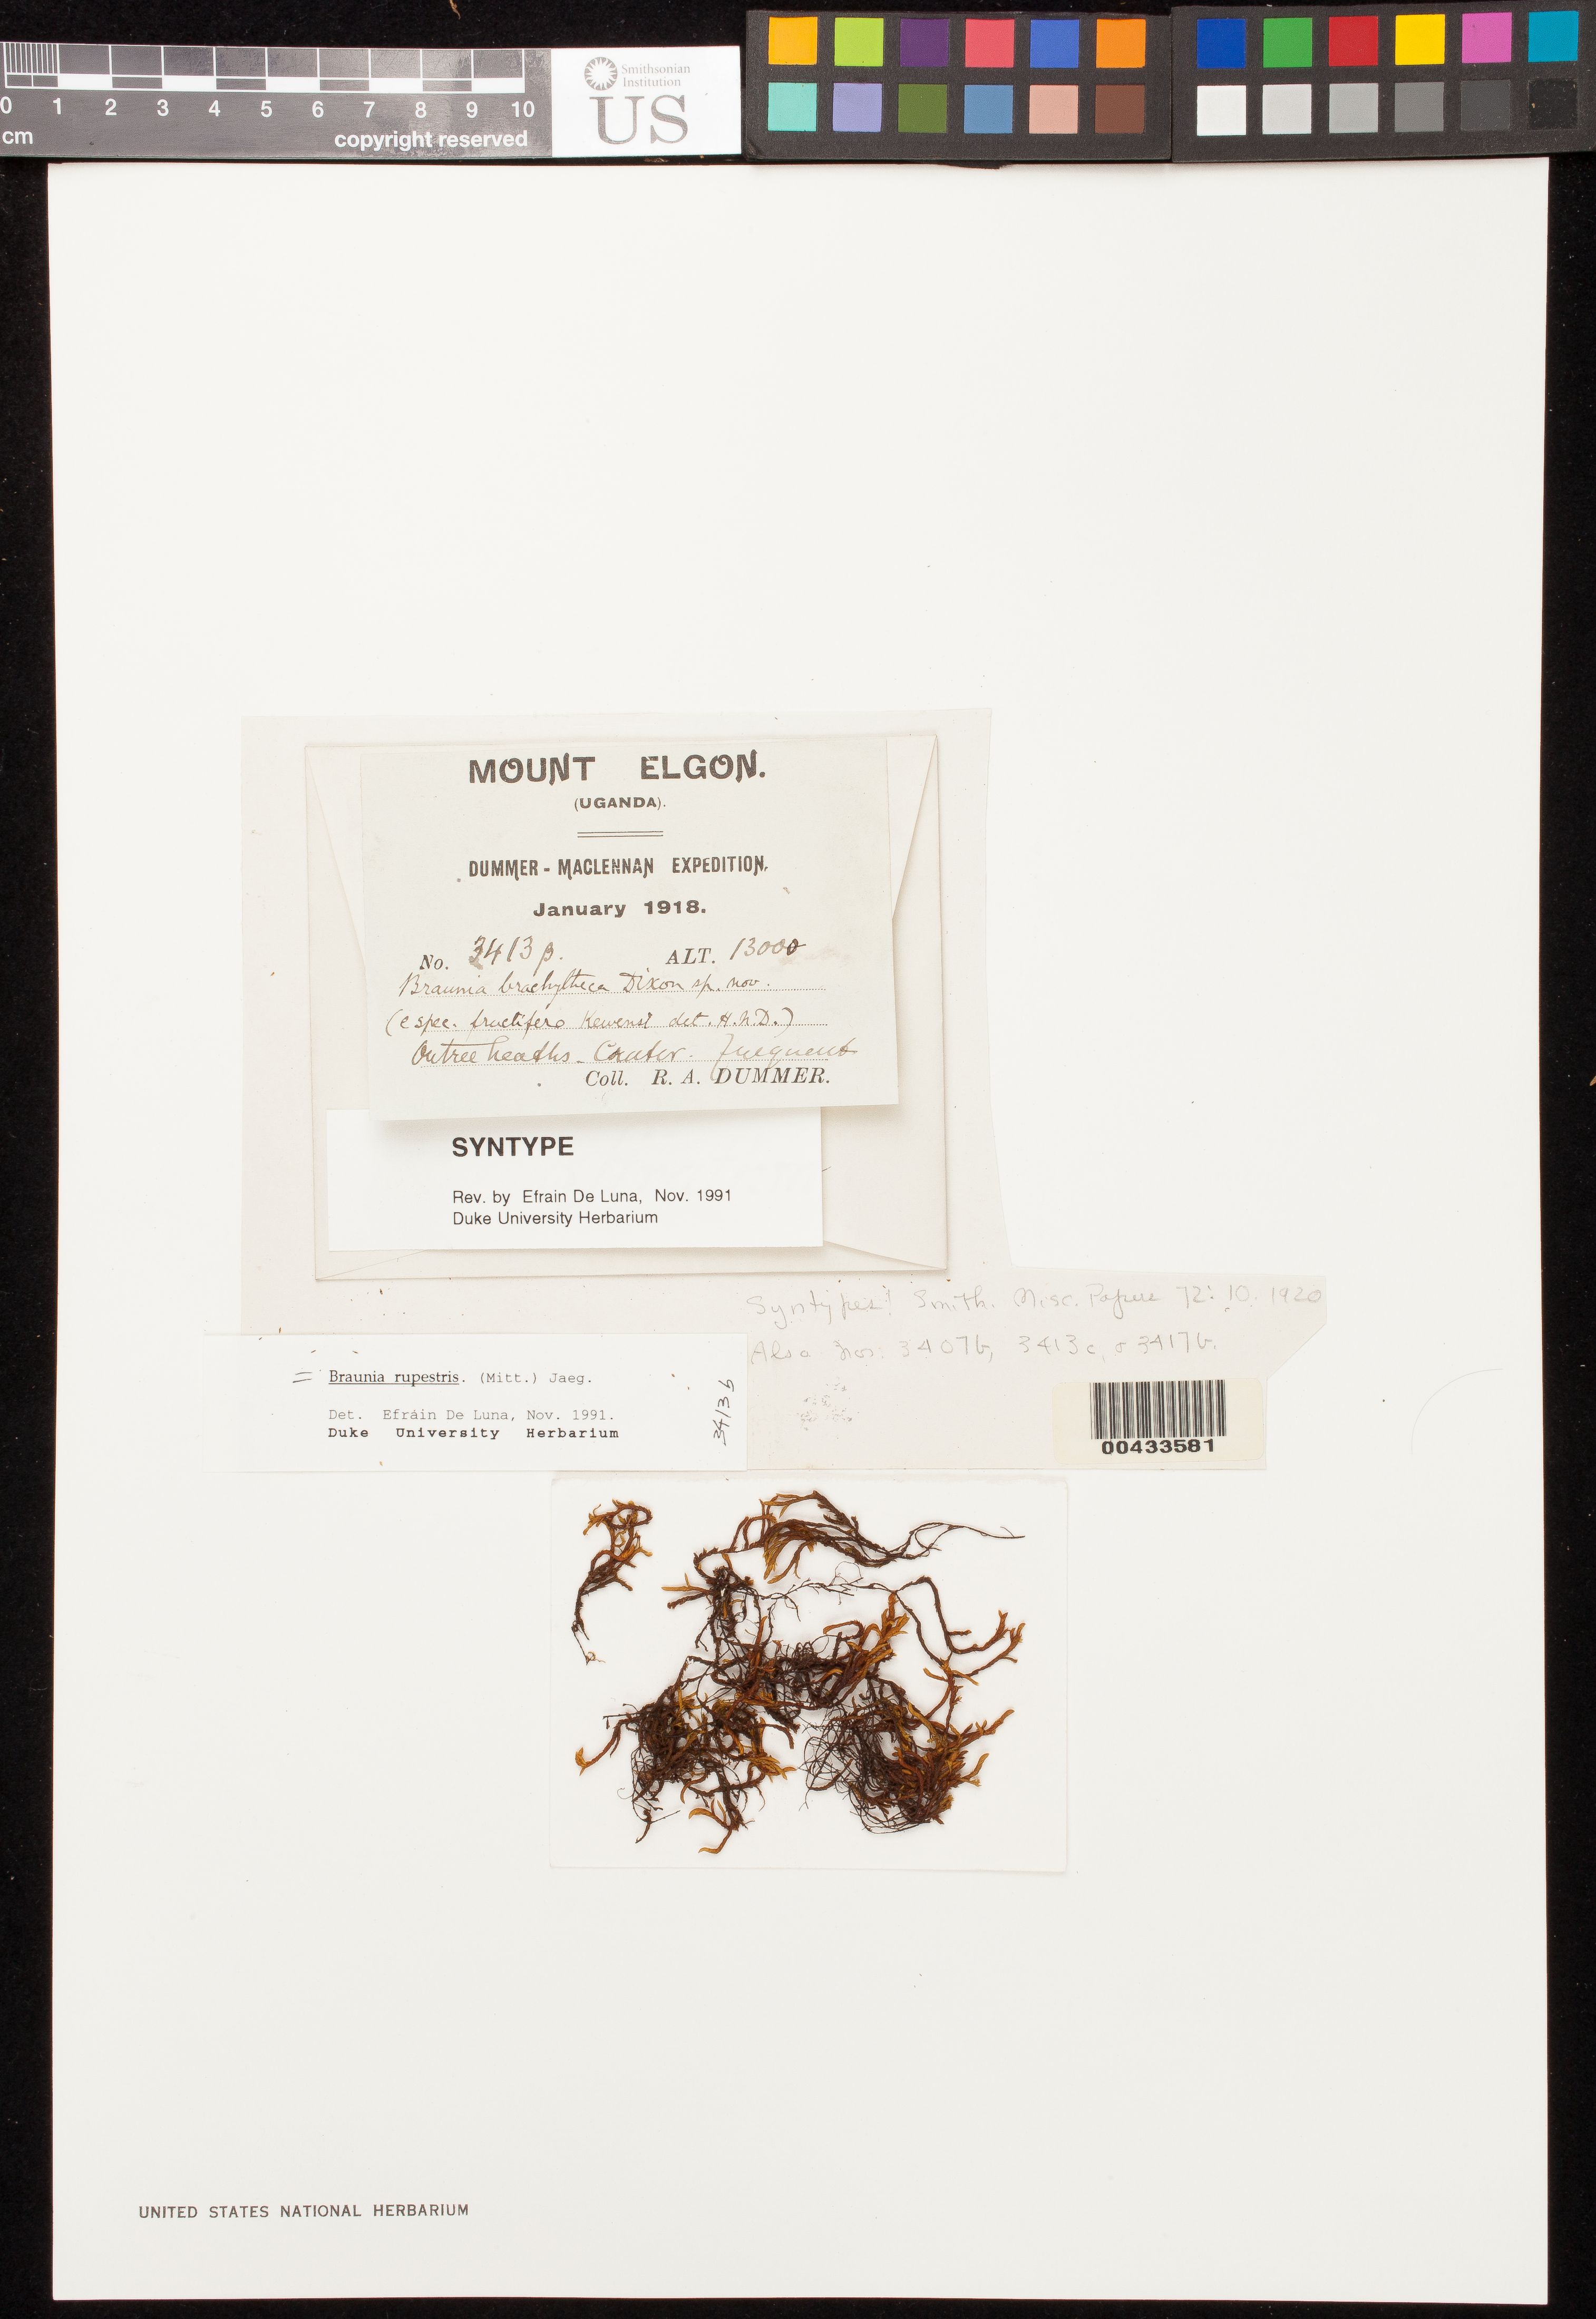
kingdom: Plantae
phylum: Bryophyta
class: Bryopsida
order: Hedwigiales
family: Hedwigiaceae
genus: Braunia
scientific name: Braunia brachytheca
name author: Dixon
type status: Syntype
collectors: R. Dümmer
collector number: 3413 b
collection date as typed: Jan 1918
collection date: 1918-01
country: Uganda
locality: Mt. Elgon.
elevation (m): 3962